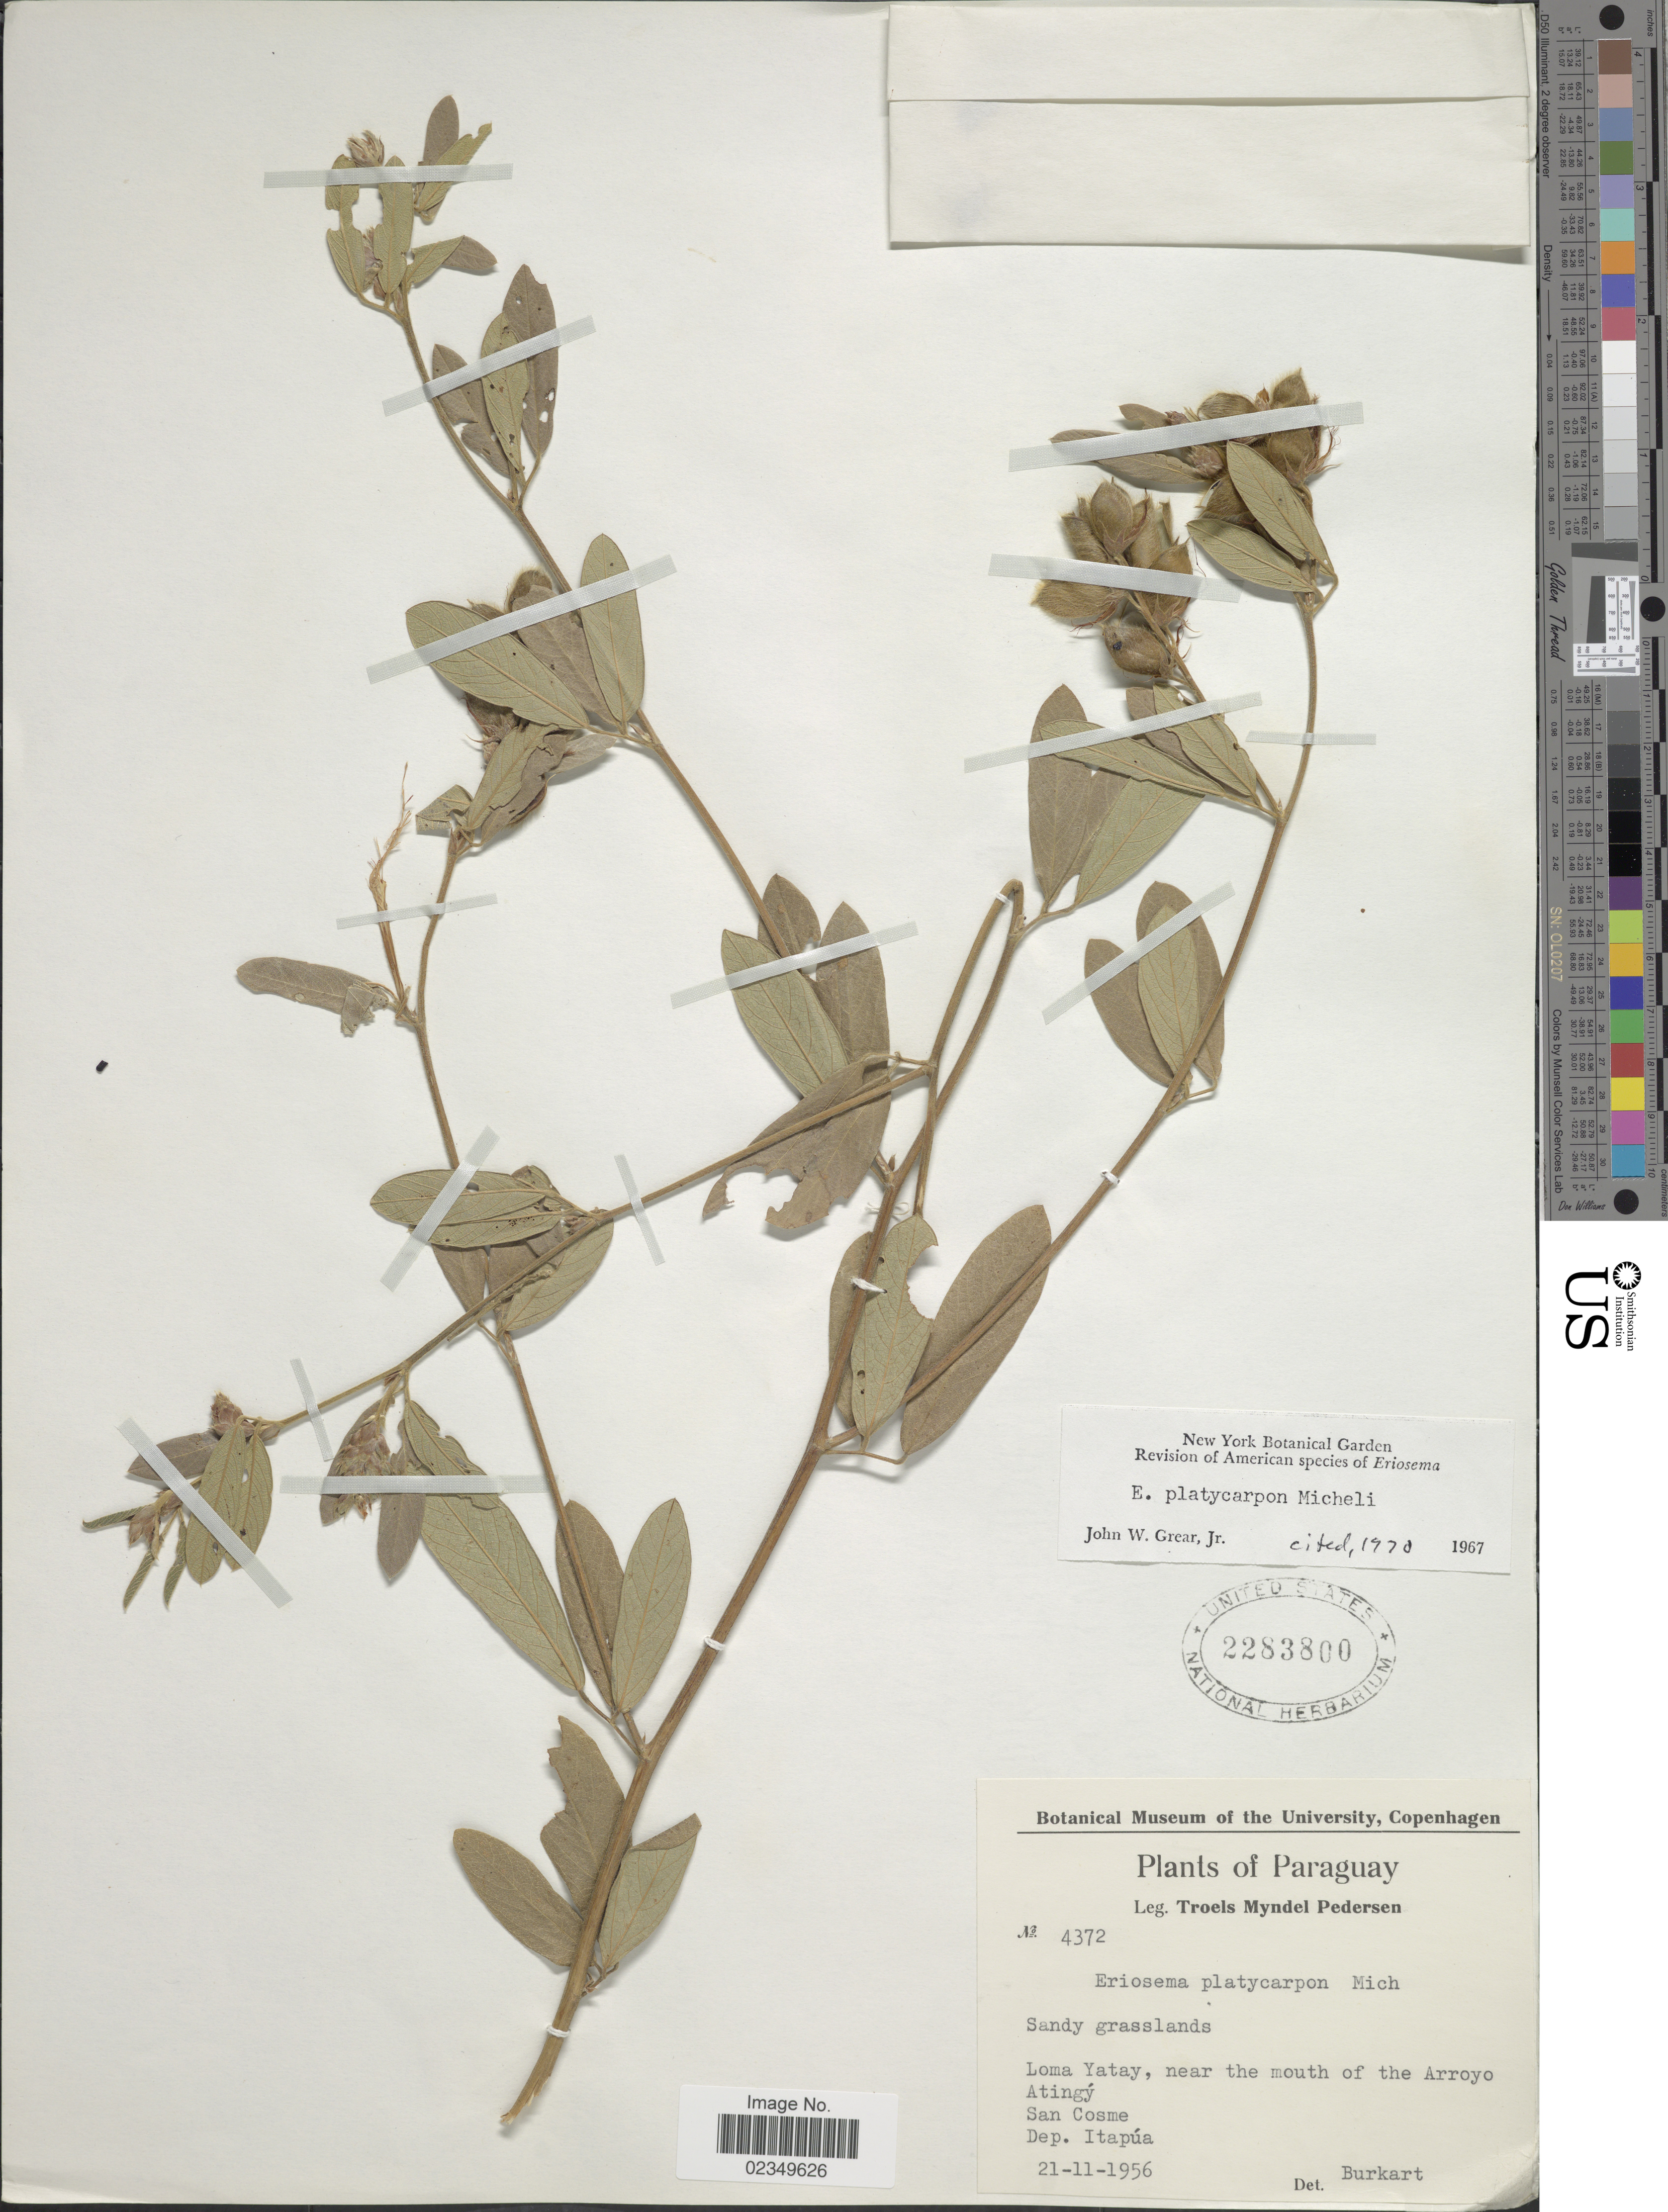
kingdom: Plantae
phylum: Tracheophyta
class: Magnoliopsida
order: Fabales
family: Fabaceae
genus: Eriosema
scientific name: Eriosema platycarpon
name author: Micheli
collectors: T. Pederson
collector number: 4372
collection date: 1956-11-21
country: Paraguay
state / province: Itapua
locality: Loma Yatay, near the mouth of the Arroyo Atingy, San Cosme, Dep. Itapua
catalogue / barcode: US 2283800